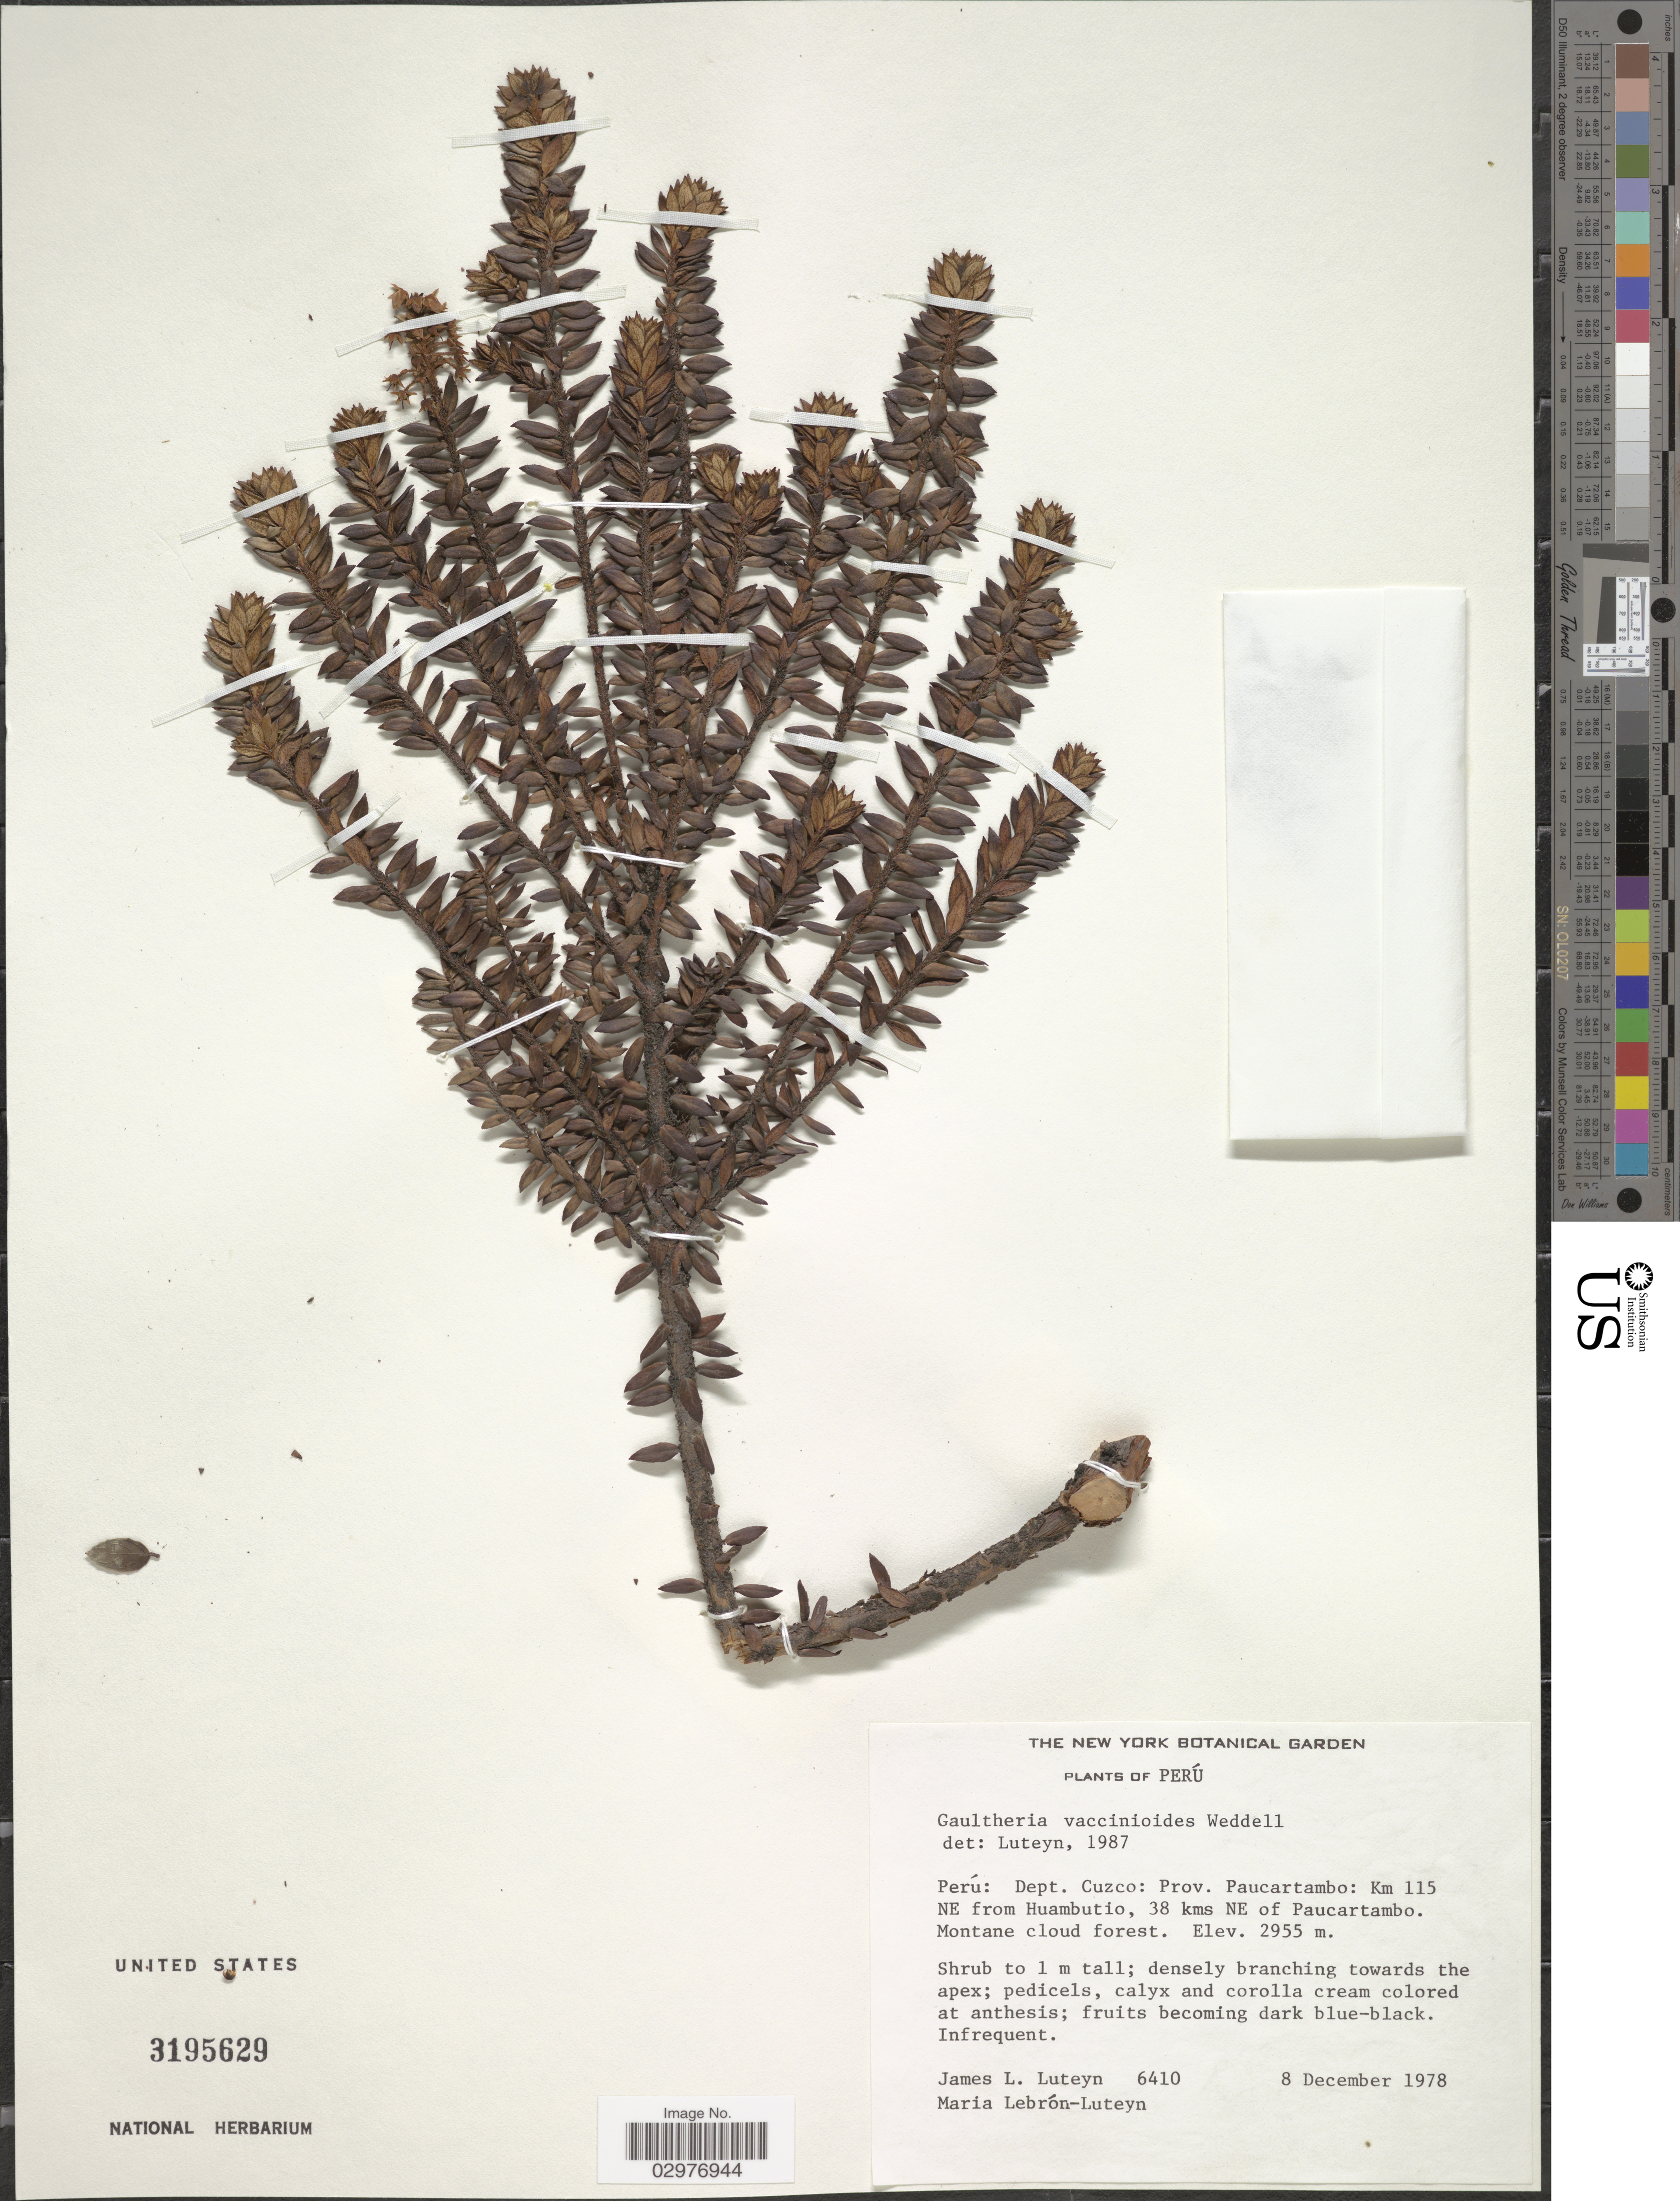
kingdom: Plantae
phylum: Tracheophyta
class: Magnoliopsida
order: Ericales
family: Ericaceae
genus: Gaultheria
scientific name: Gaultheria vaccinioides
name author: Wedd.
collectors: J. L. Luteyn & M. L. Lebrón-Luteyn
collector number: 6410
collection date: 1978-12-08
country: Peru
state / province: Cusco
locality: Dept. Cuzco: Prov. Paucartambo: Km 115 NE from Huambutio, 38 kms NE of Paucartambo.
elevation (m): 2955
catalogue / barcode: US 3195629